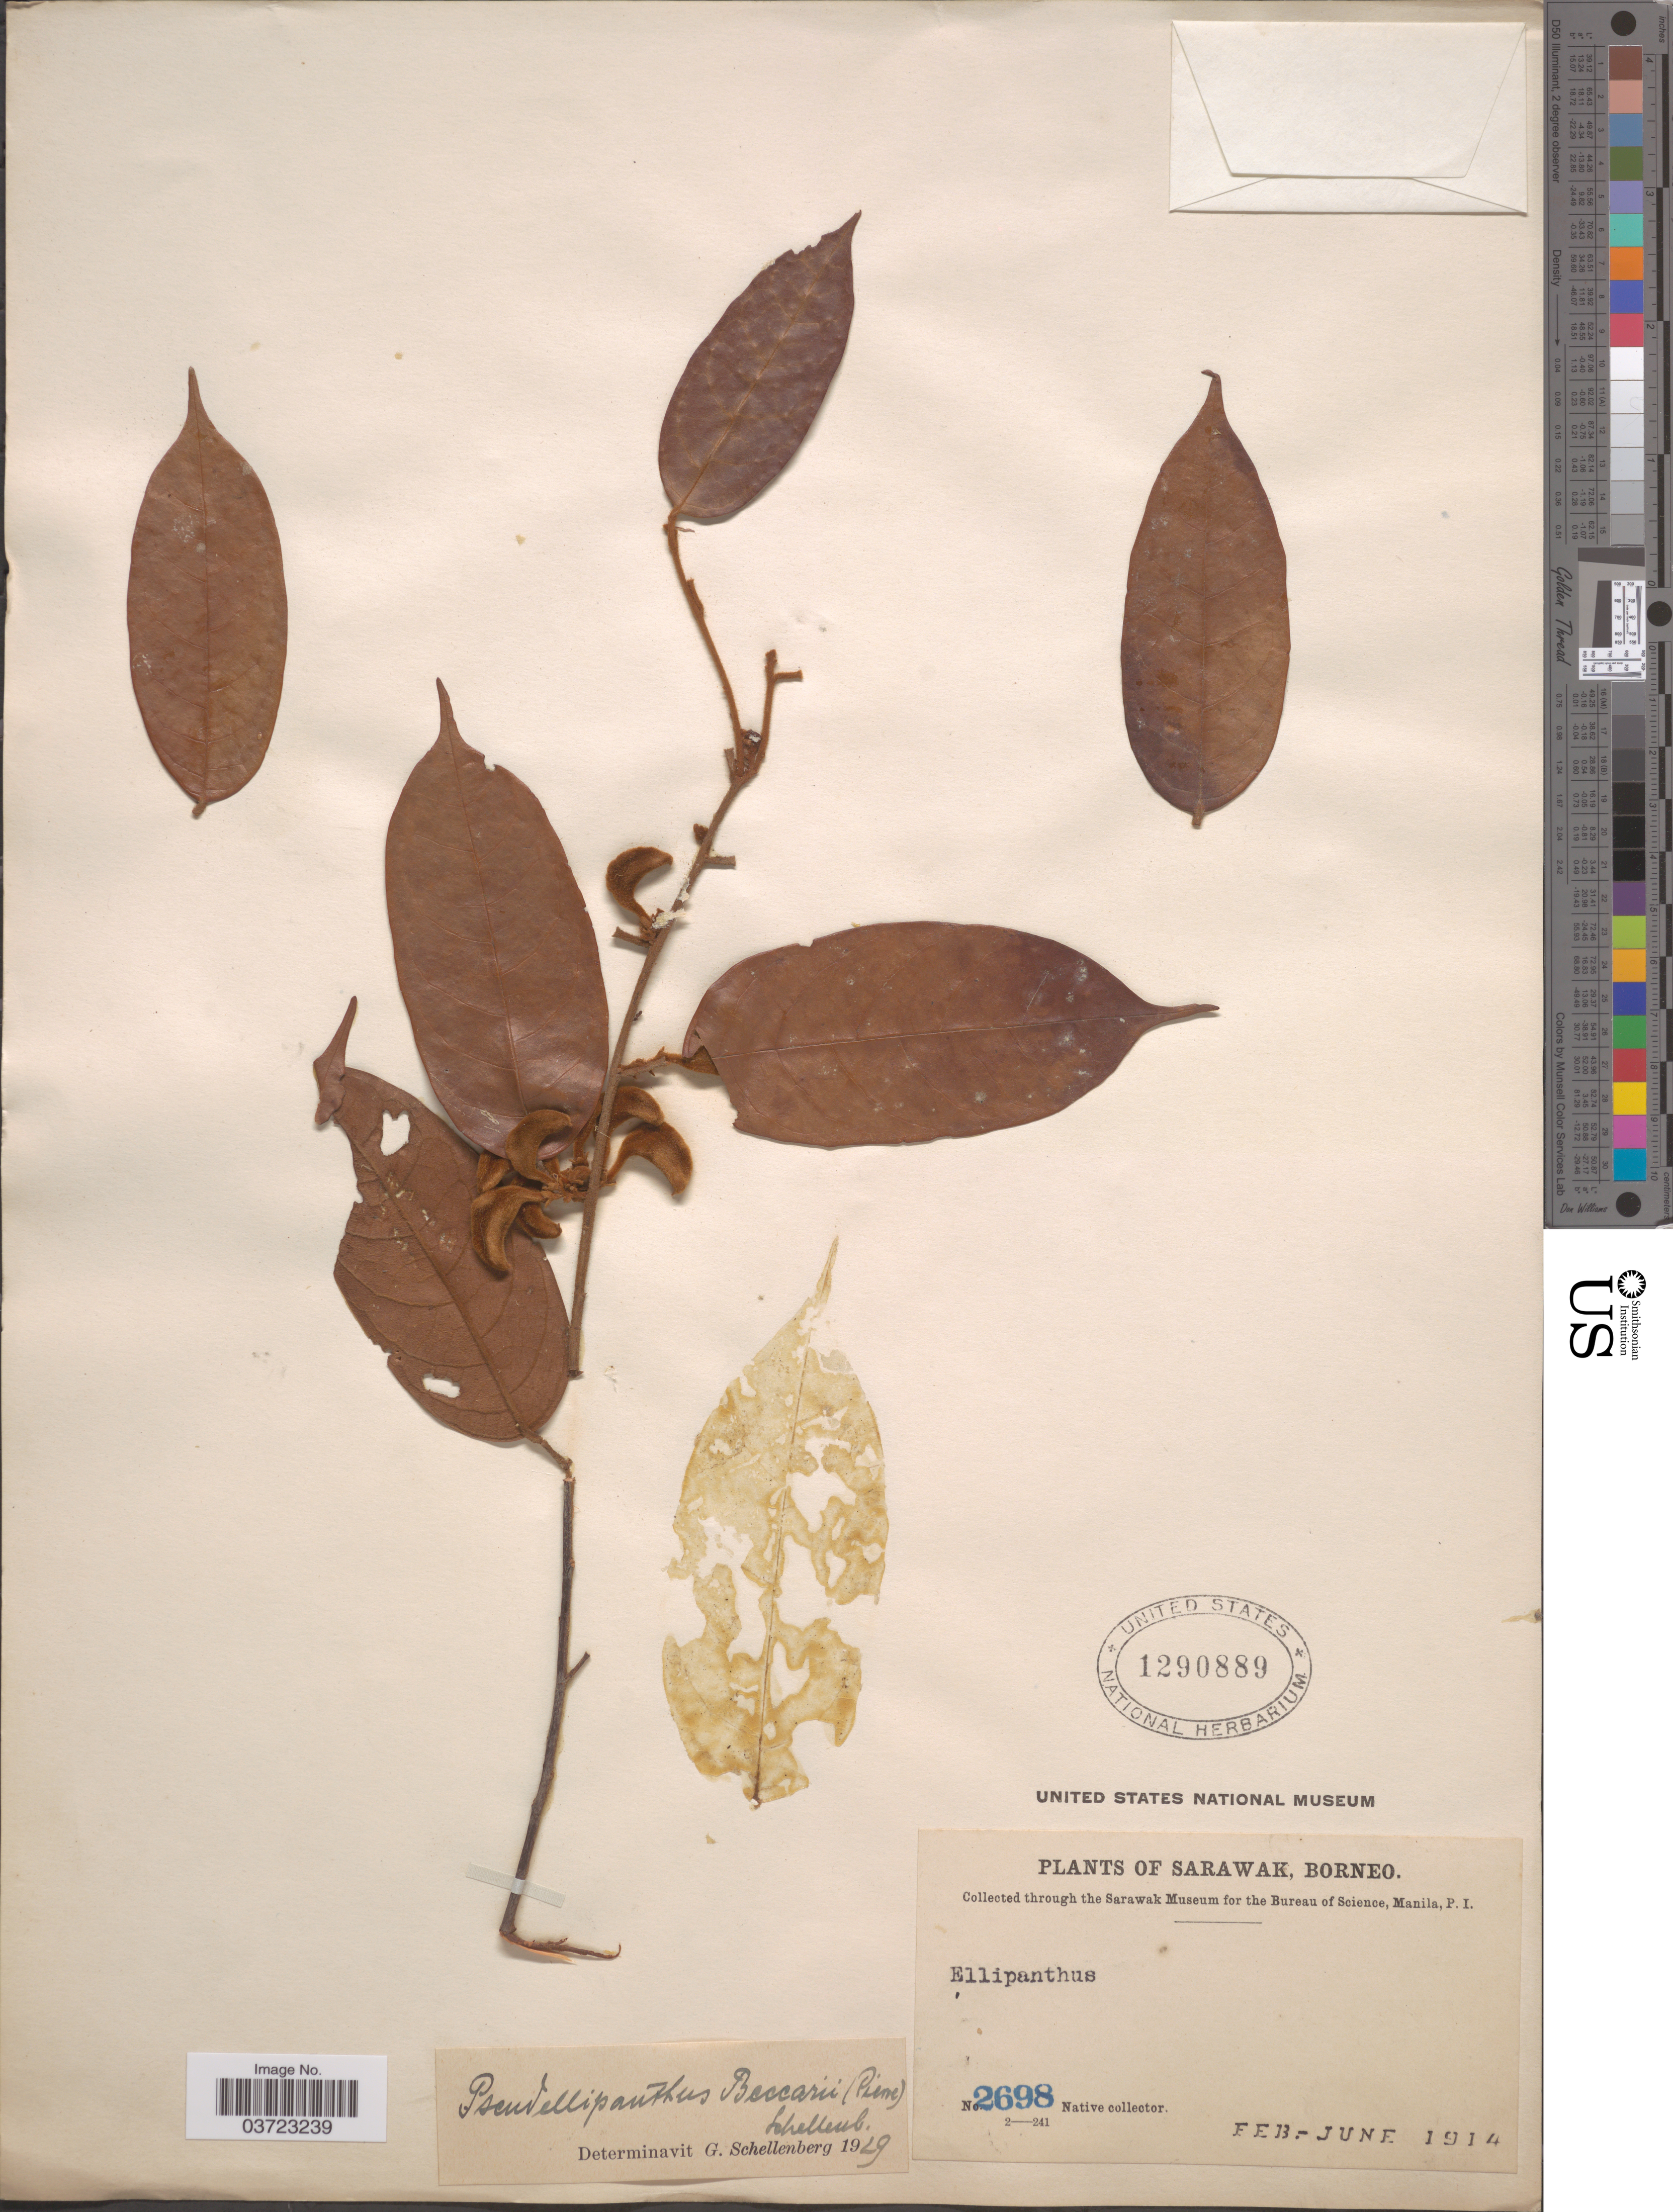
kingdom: Plantae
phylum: Tracheophyta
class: Magnoliopsida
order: Oxalidales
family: Connaraceae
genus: Ellipanthus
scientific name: Ellipanthus beccarii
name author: Pierre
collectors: Native collector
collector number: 2698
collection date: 1914-02/1914-06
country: Malaysia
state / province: Sarawak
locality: Borneo.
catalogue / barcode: US 1290889